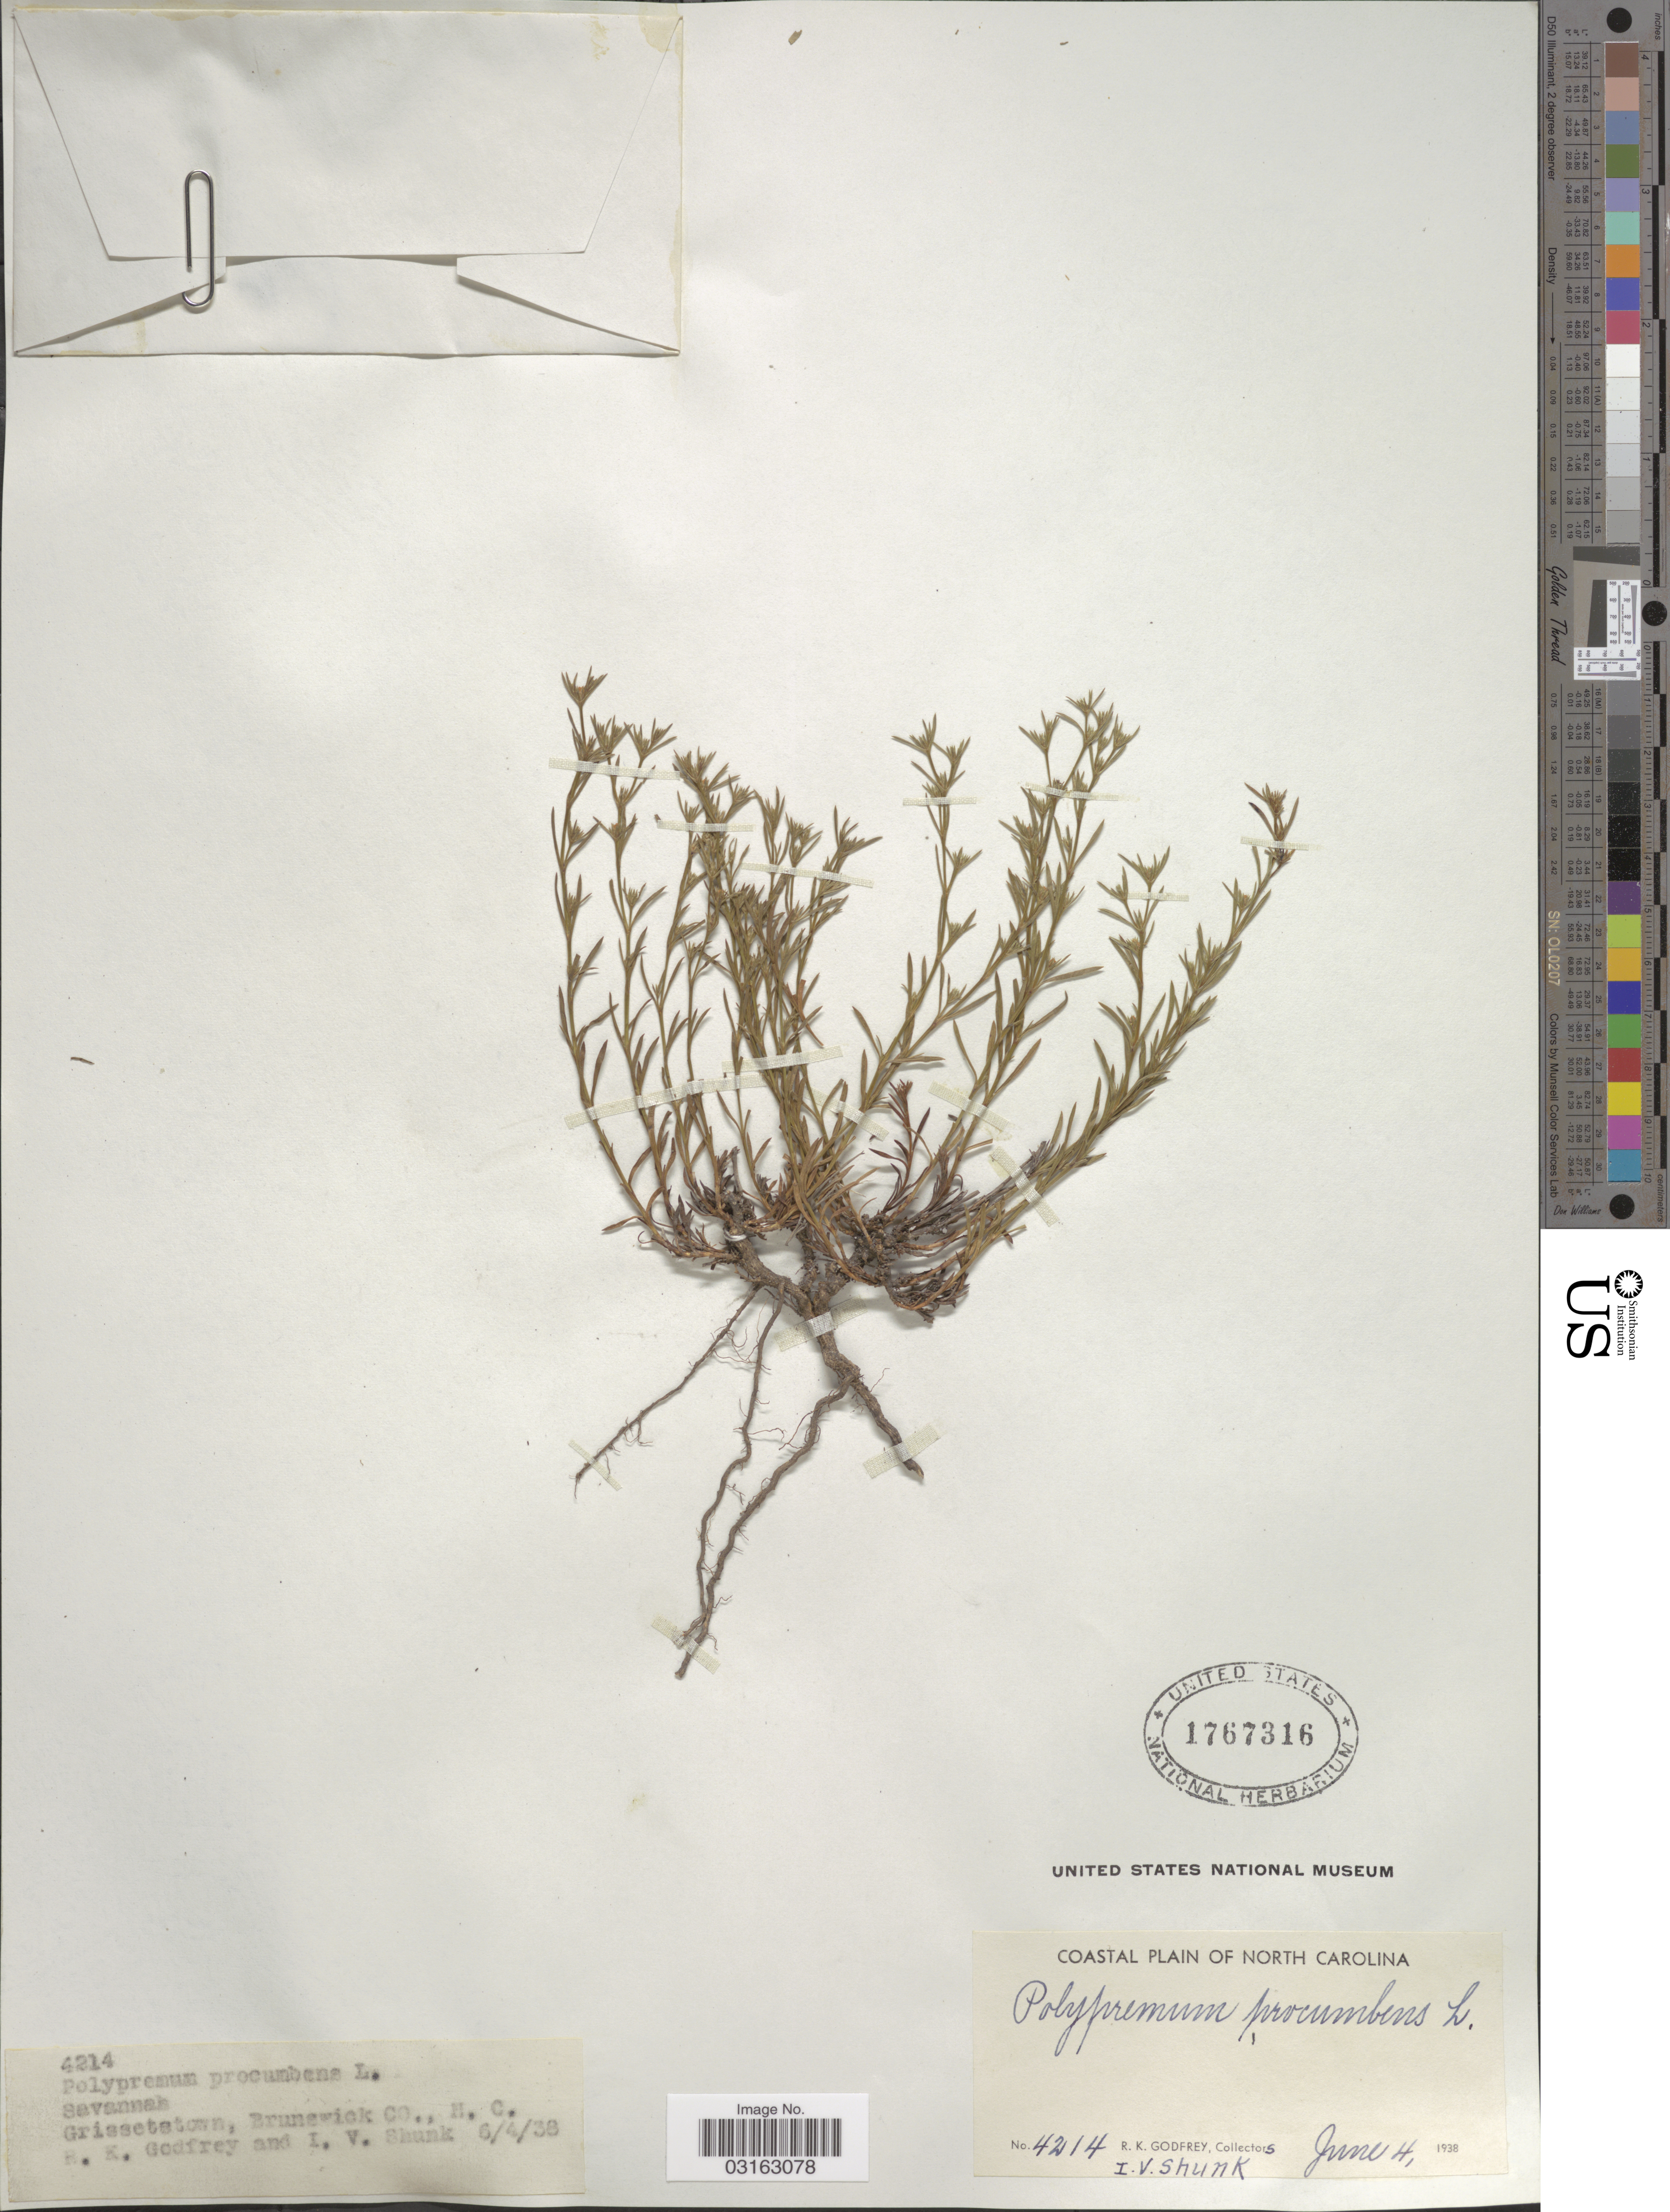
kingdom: Plantae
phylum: Tracheophyta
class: Magnoliopsida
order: Lamiales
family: Tetrachondraceae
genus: Polypremum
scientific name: Polypremum procumbens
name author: L.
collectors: R. K. Godfrey & I. Schunk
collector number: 4214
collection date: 1938-06-04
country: United States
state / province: North Carolina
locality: Coastal Plain of North Carolina. Grissetstown, Brunswick Co., N. C.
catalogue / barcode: US 1767316